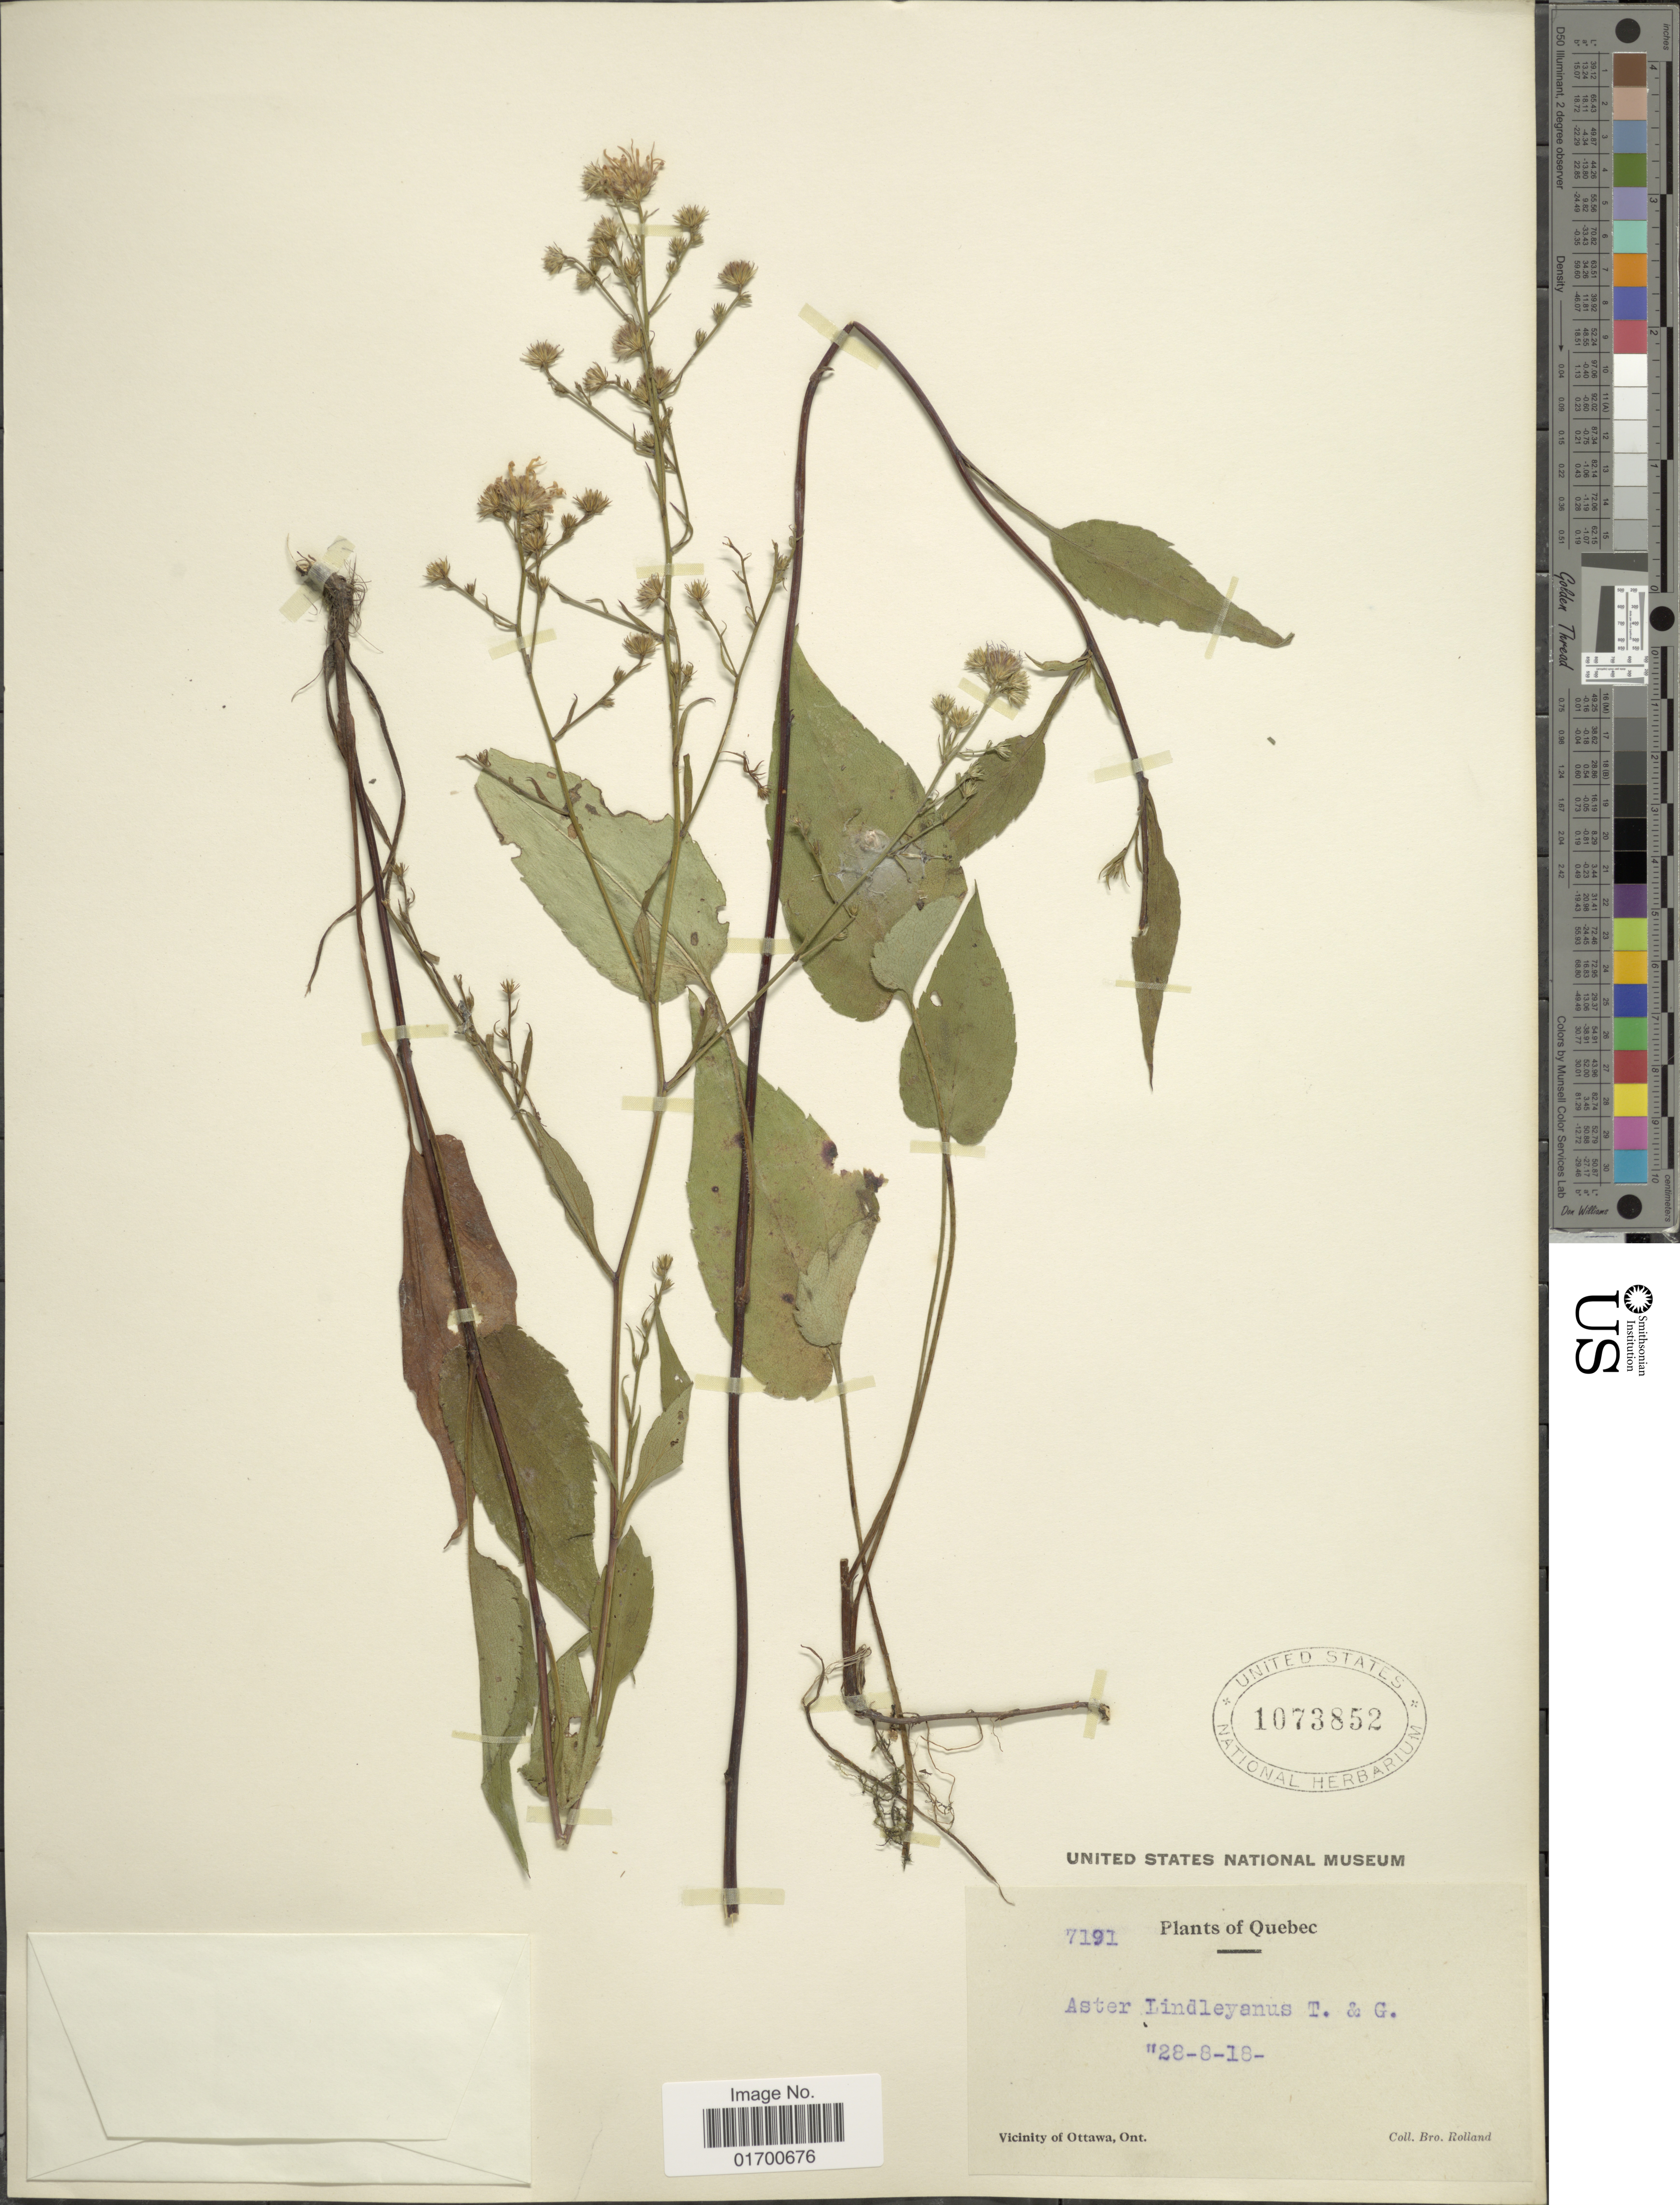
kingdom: Plantae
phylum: Tracheophyta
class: Magnoliopsida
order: Asterales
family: Asteraceae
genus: Symphyotrichum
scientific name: Symphyotrichum ciliolatum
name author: (Lindl.) Á. Löve & D. Löve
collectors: B. Rolland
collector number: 7191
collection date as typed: Transcribed d/m/y: 28/8/18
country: Canada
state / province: Ontario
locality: Quebec, Vicinity of Ottawa, Ont.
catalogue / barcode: US 1073852